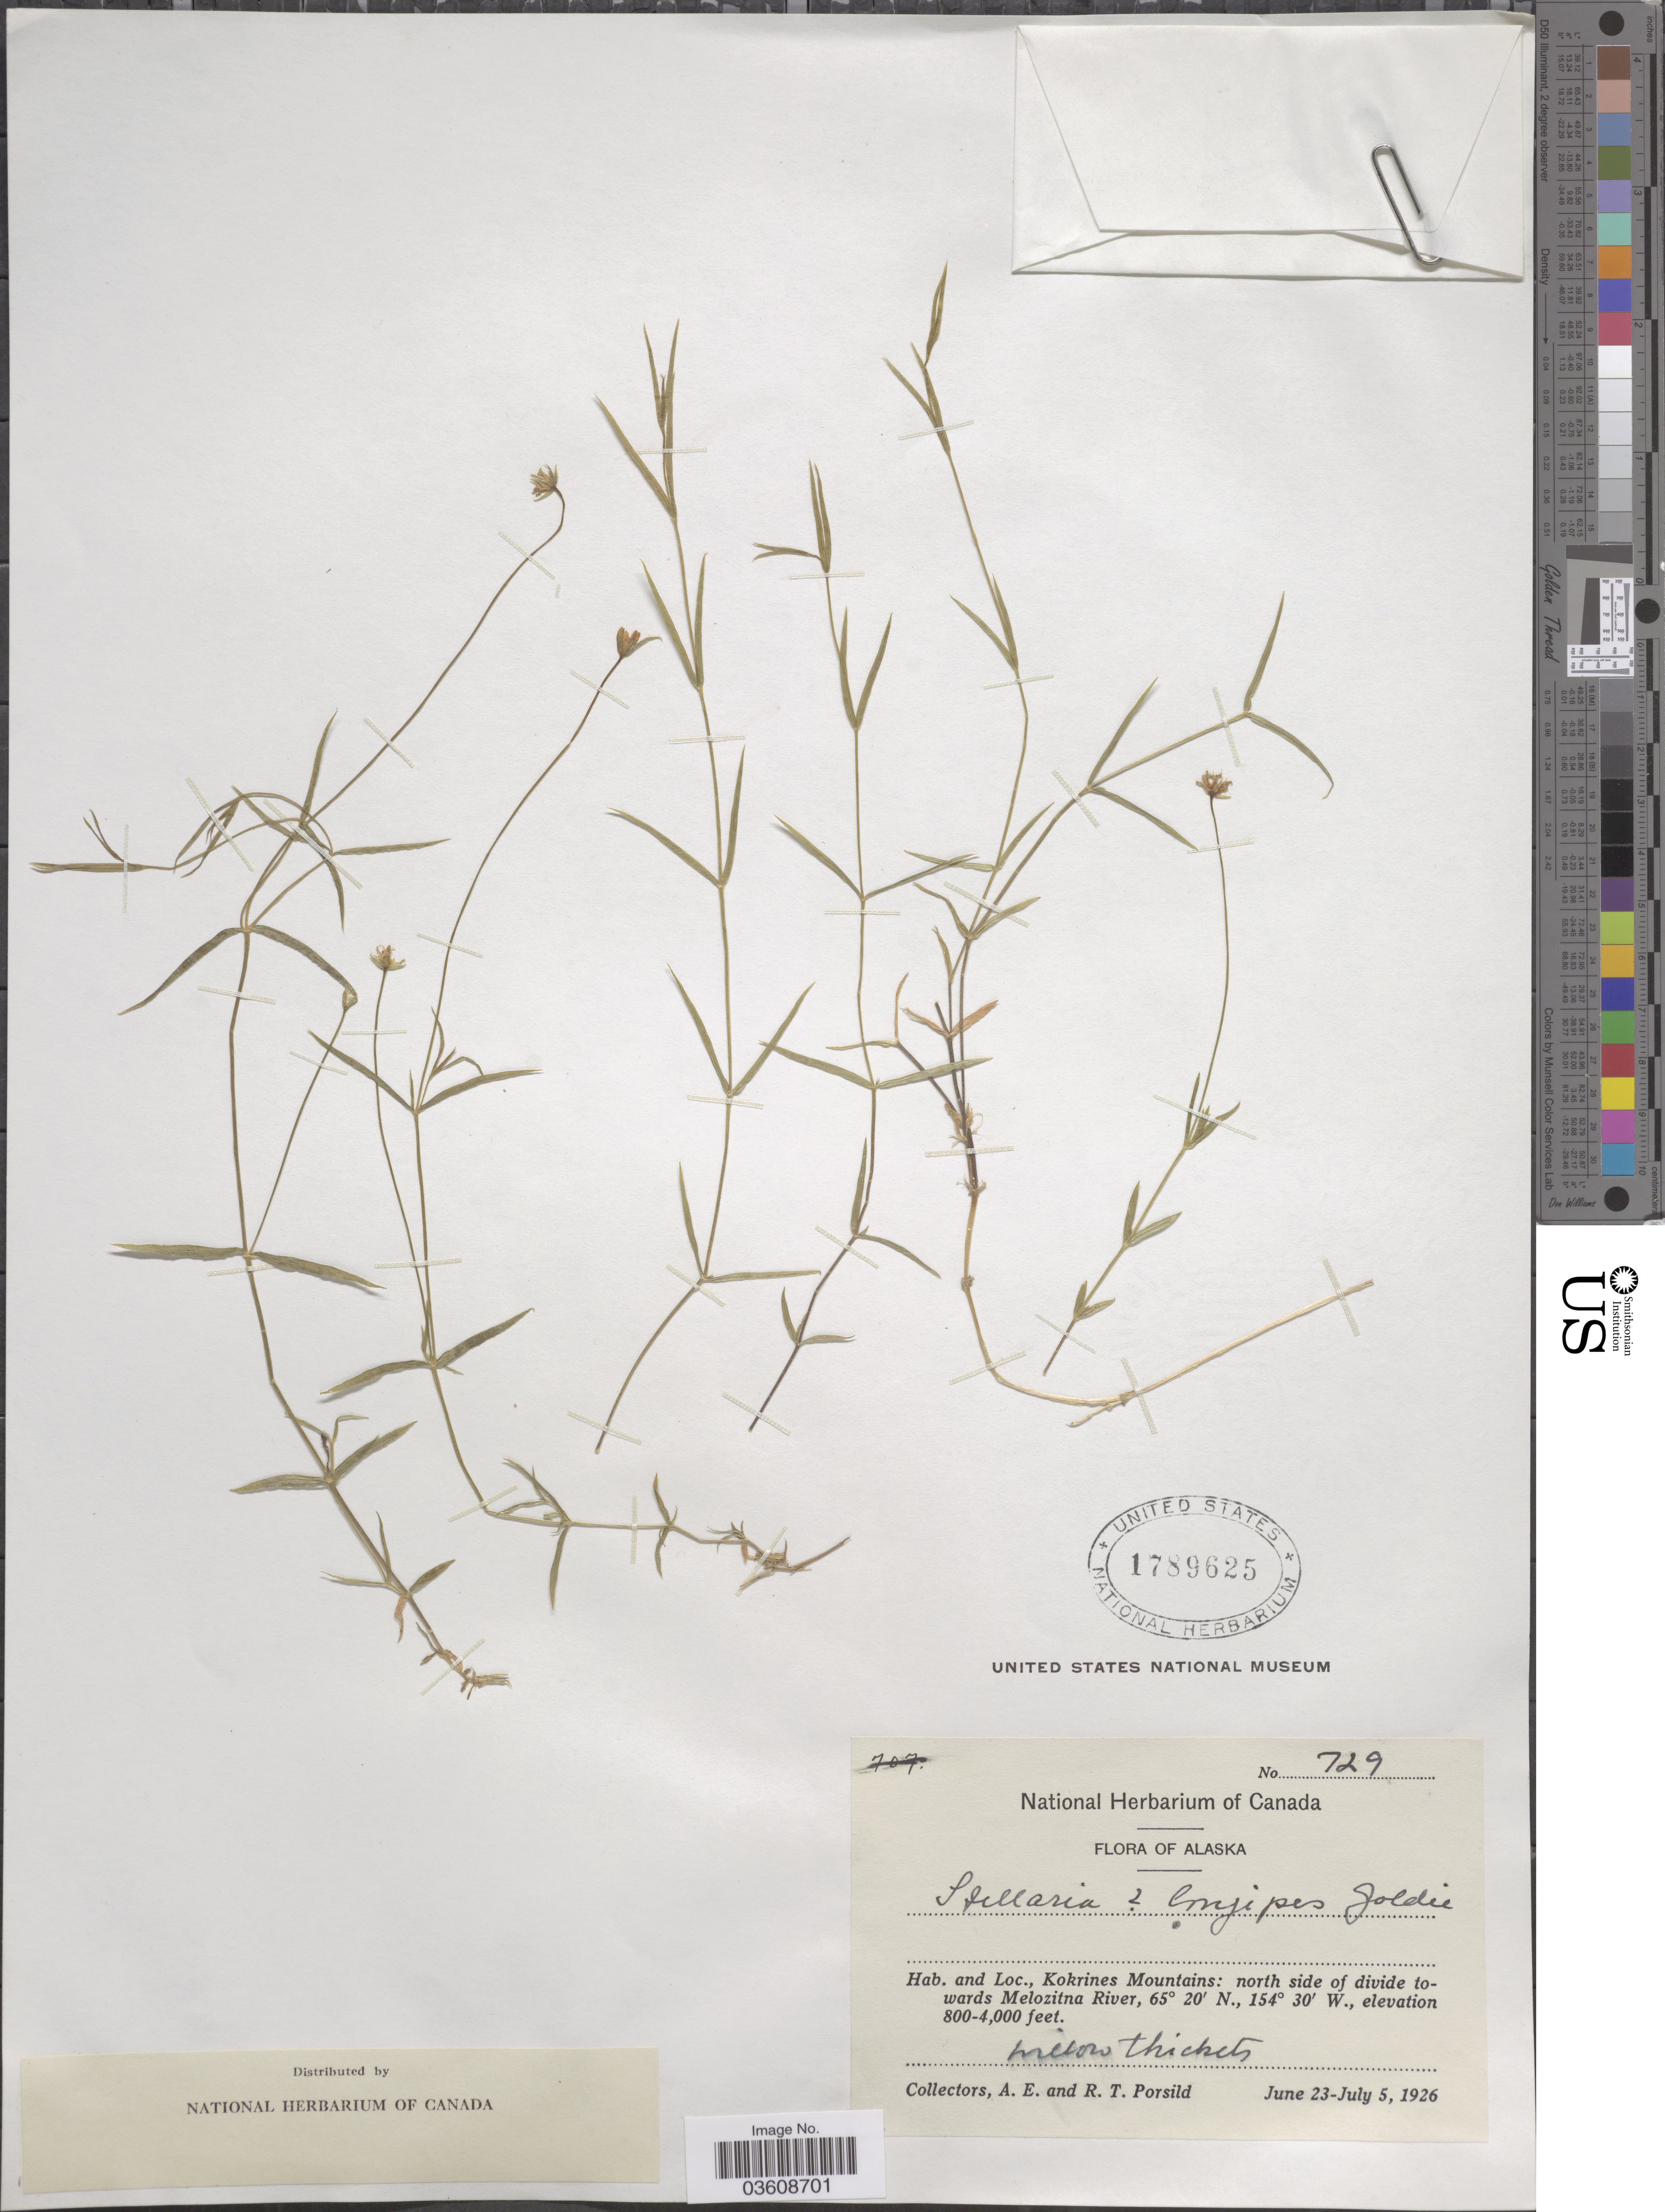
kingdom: Plantae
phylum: Tracheophyta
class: Magnoliopsida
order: Caryophyllales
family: Caryophyllaceae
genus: Stellaria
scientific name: Stellaria longipes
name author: Goldie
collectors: A. E. Porsild & R. T. Porsild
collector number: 729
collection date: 1926-06-23/1926-07-05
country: United States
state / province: Alaska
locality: Kokrines Mountains: north side of divide towards Melozitna River.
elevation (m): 244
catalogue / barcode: US 1789625